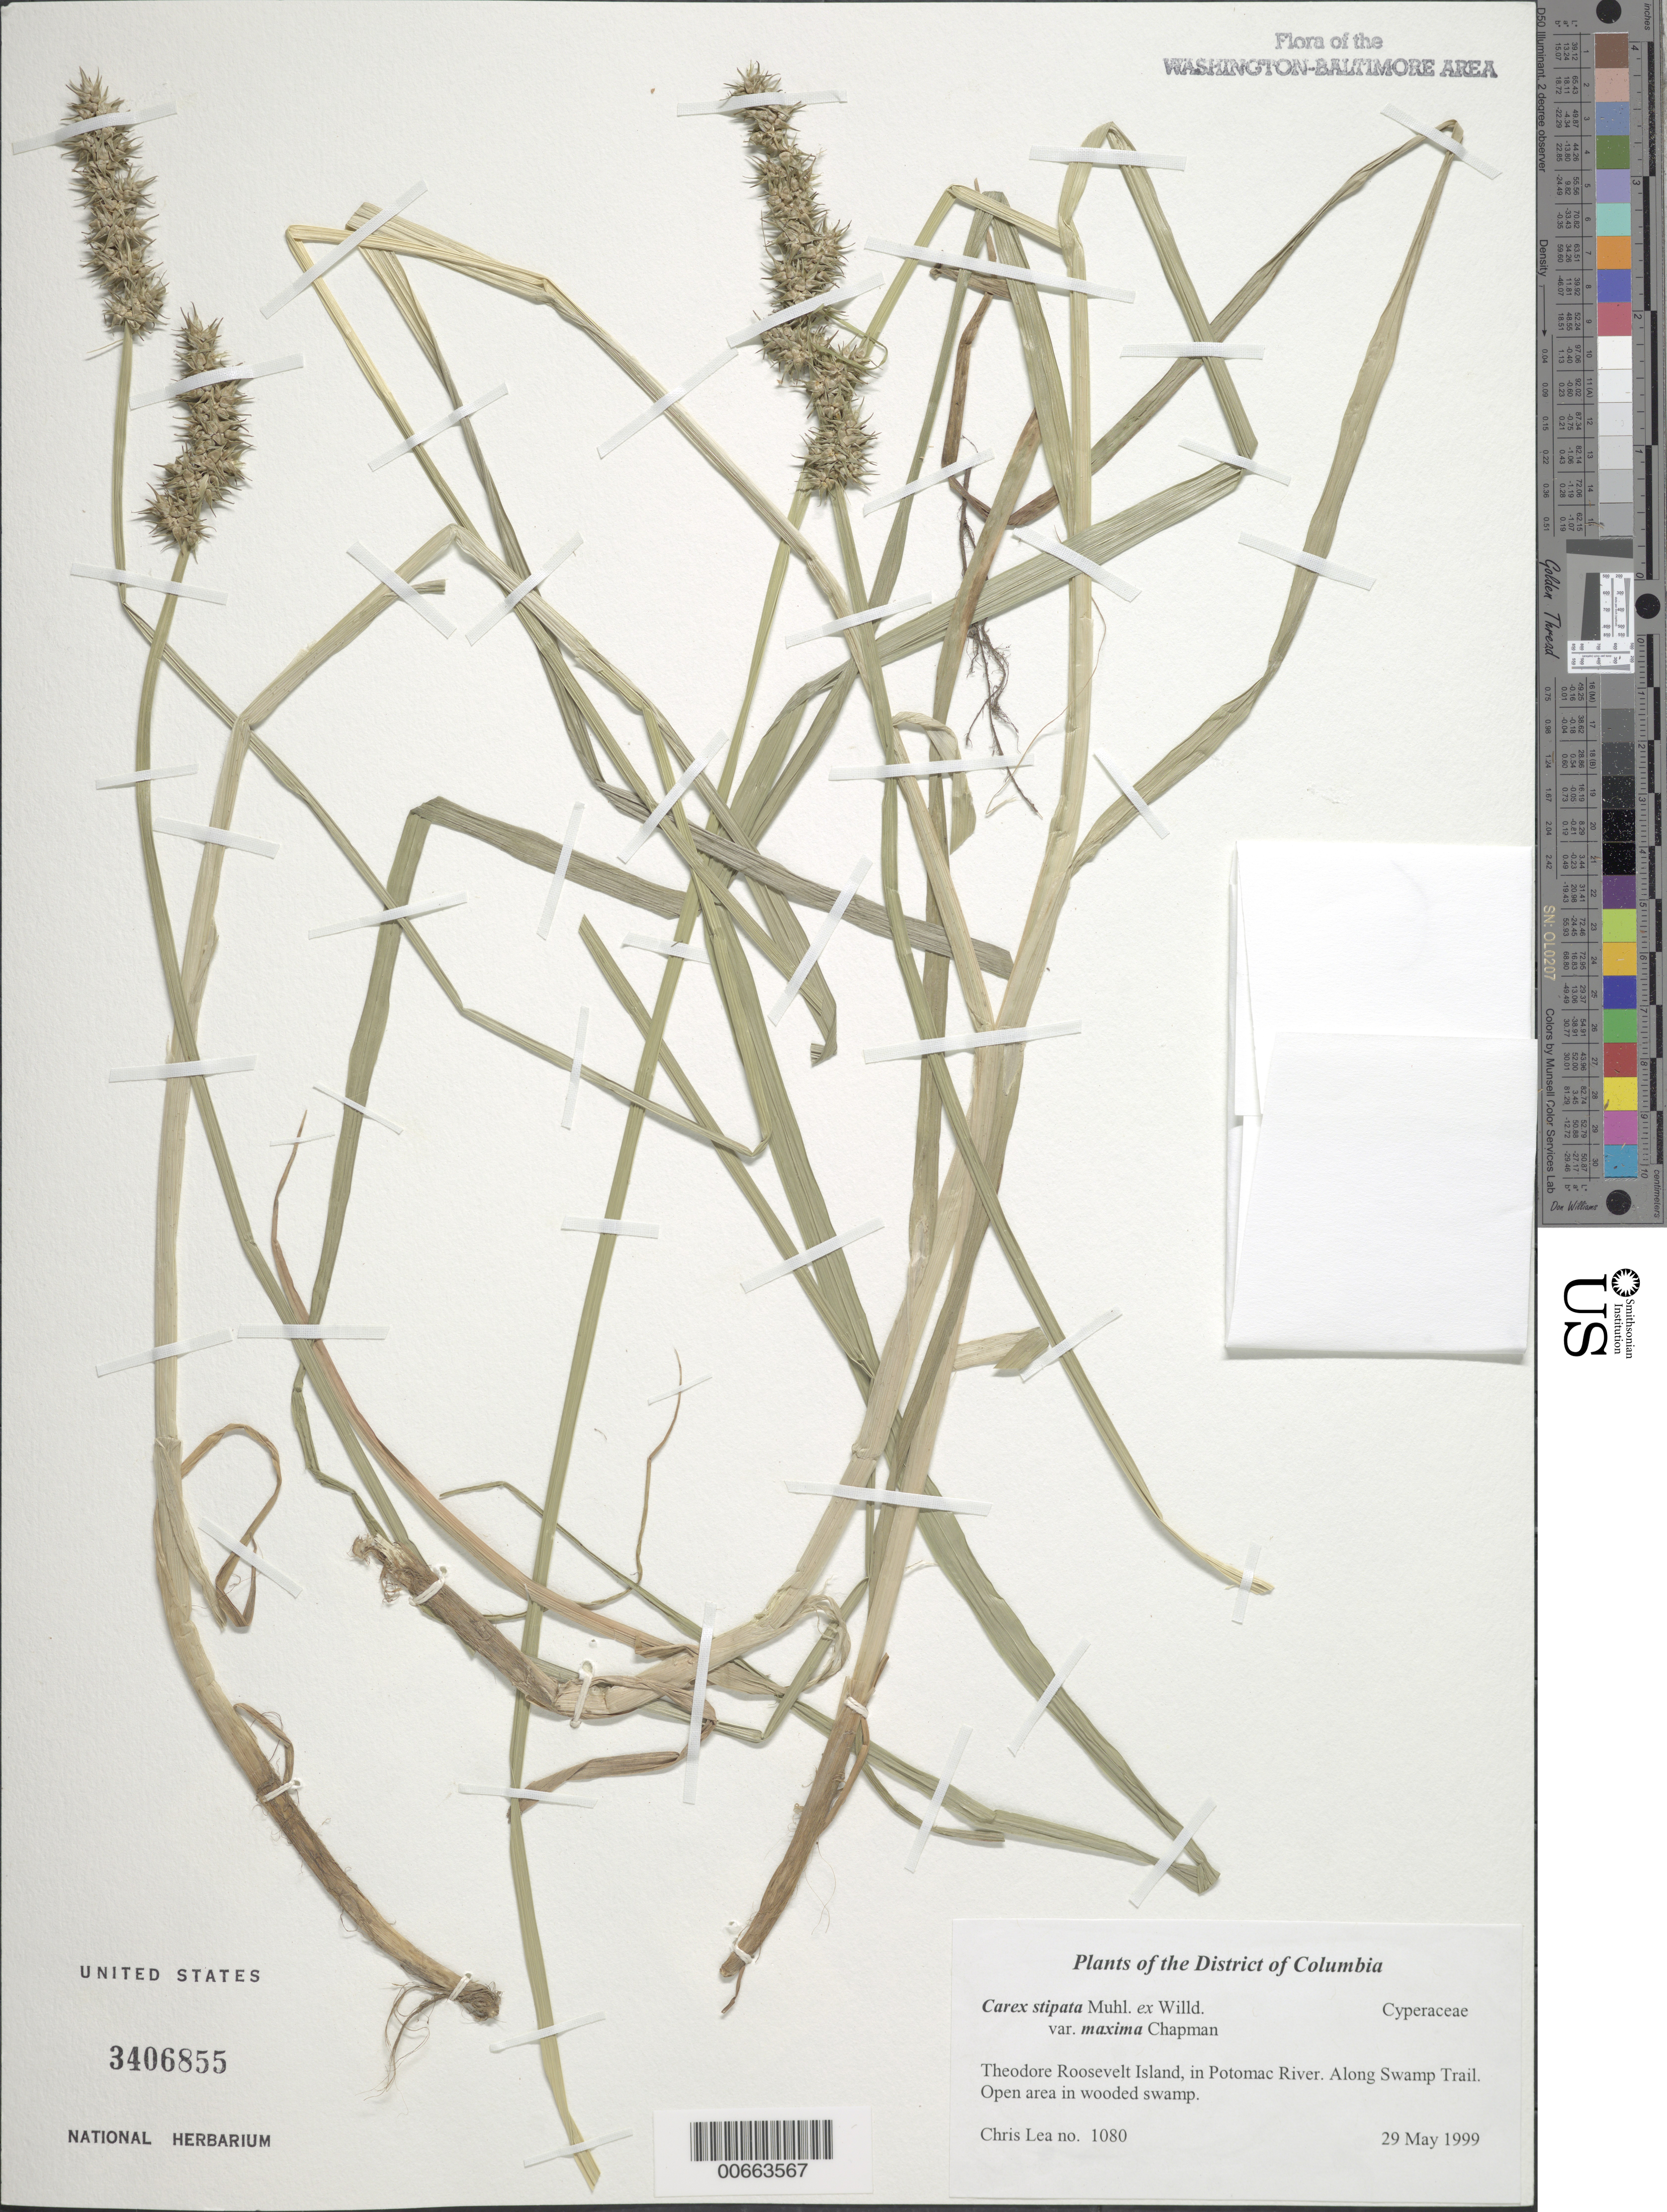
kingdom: Plantae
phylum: Tracheophyta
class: Liliopsida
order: Poales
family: Cyperaceae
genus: Carex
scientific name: Carex stipata var. maxima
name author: Chapm. ex Boott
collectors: C. Lea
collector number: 1080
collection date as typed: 29 May 1999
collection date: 1999-05-29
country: United States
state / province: District of Columbia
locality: Theodore Roosevelt Island. Along Swamp Trail.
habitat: Open area in wooded swamp.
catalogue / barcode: US 3406855